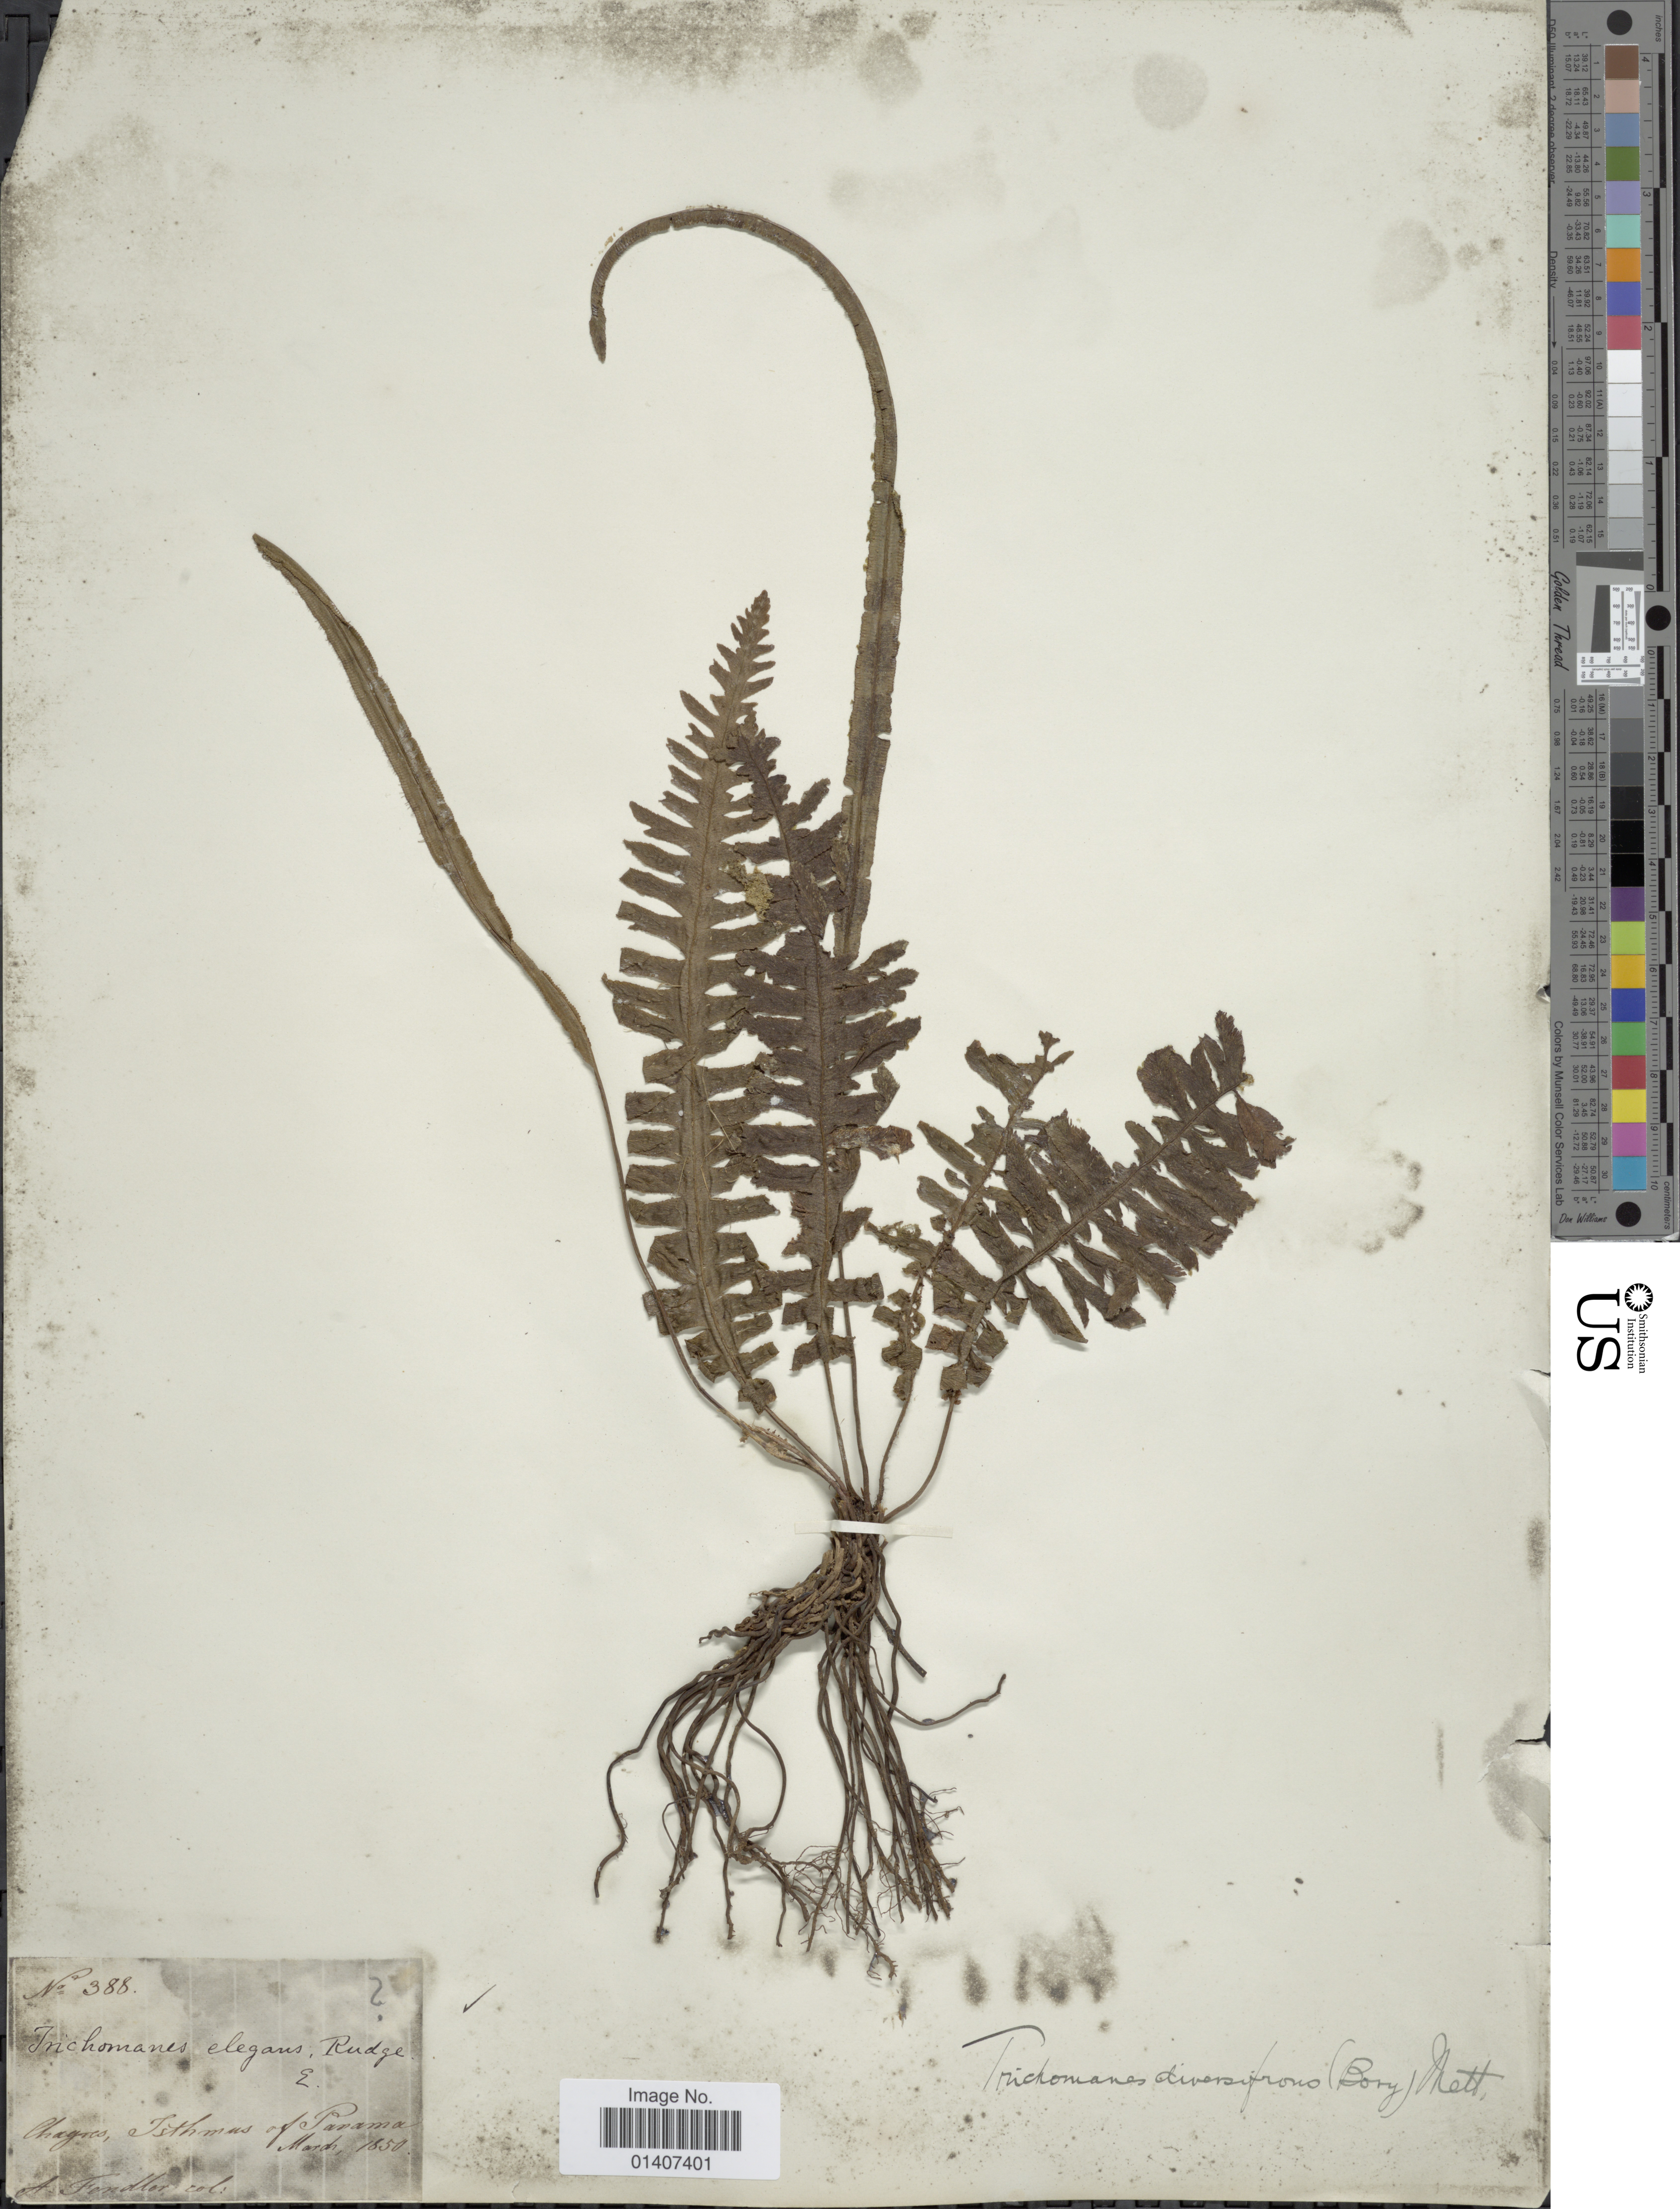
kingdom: Plantae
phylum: Tracheophyta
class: Polypodiopsida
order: Hymenophyllales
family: Hymenophyllaceae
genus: Trichomanes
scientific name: Trichomanes diversifrons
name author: (Bory) Mett. ex Sadeb.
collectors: A. Fendler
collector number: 388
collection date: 1850-03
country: Panama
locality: Chagres, Isthmus of Panama